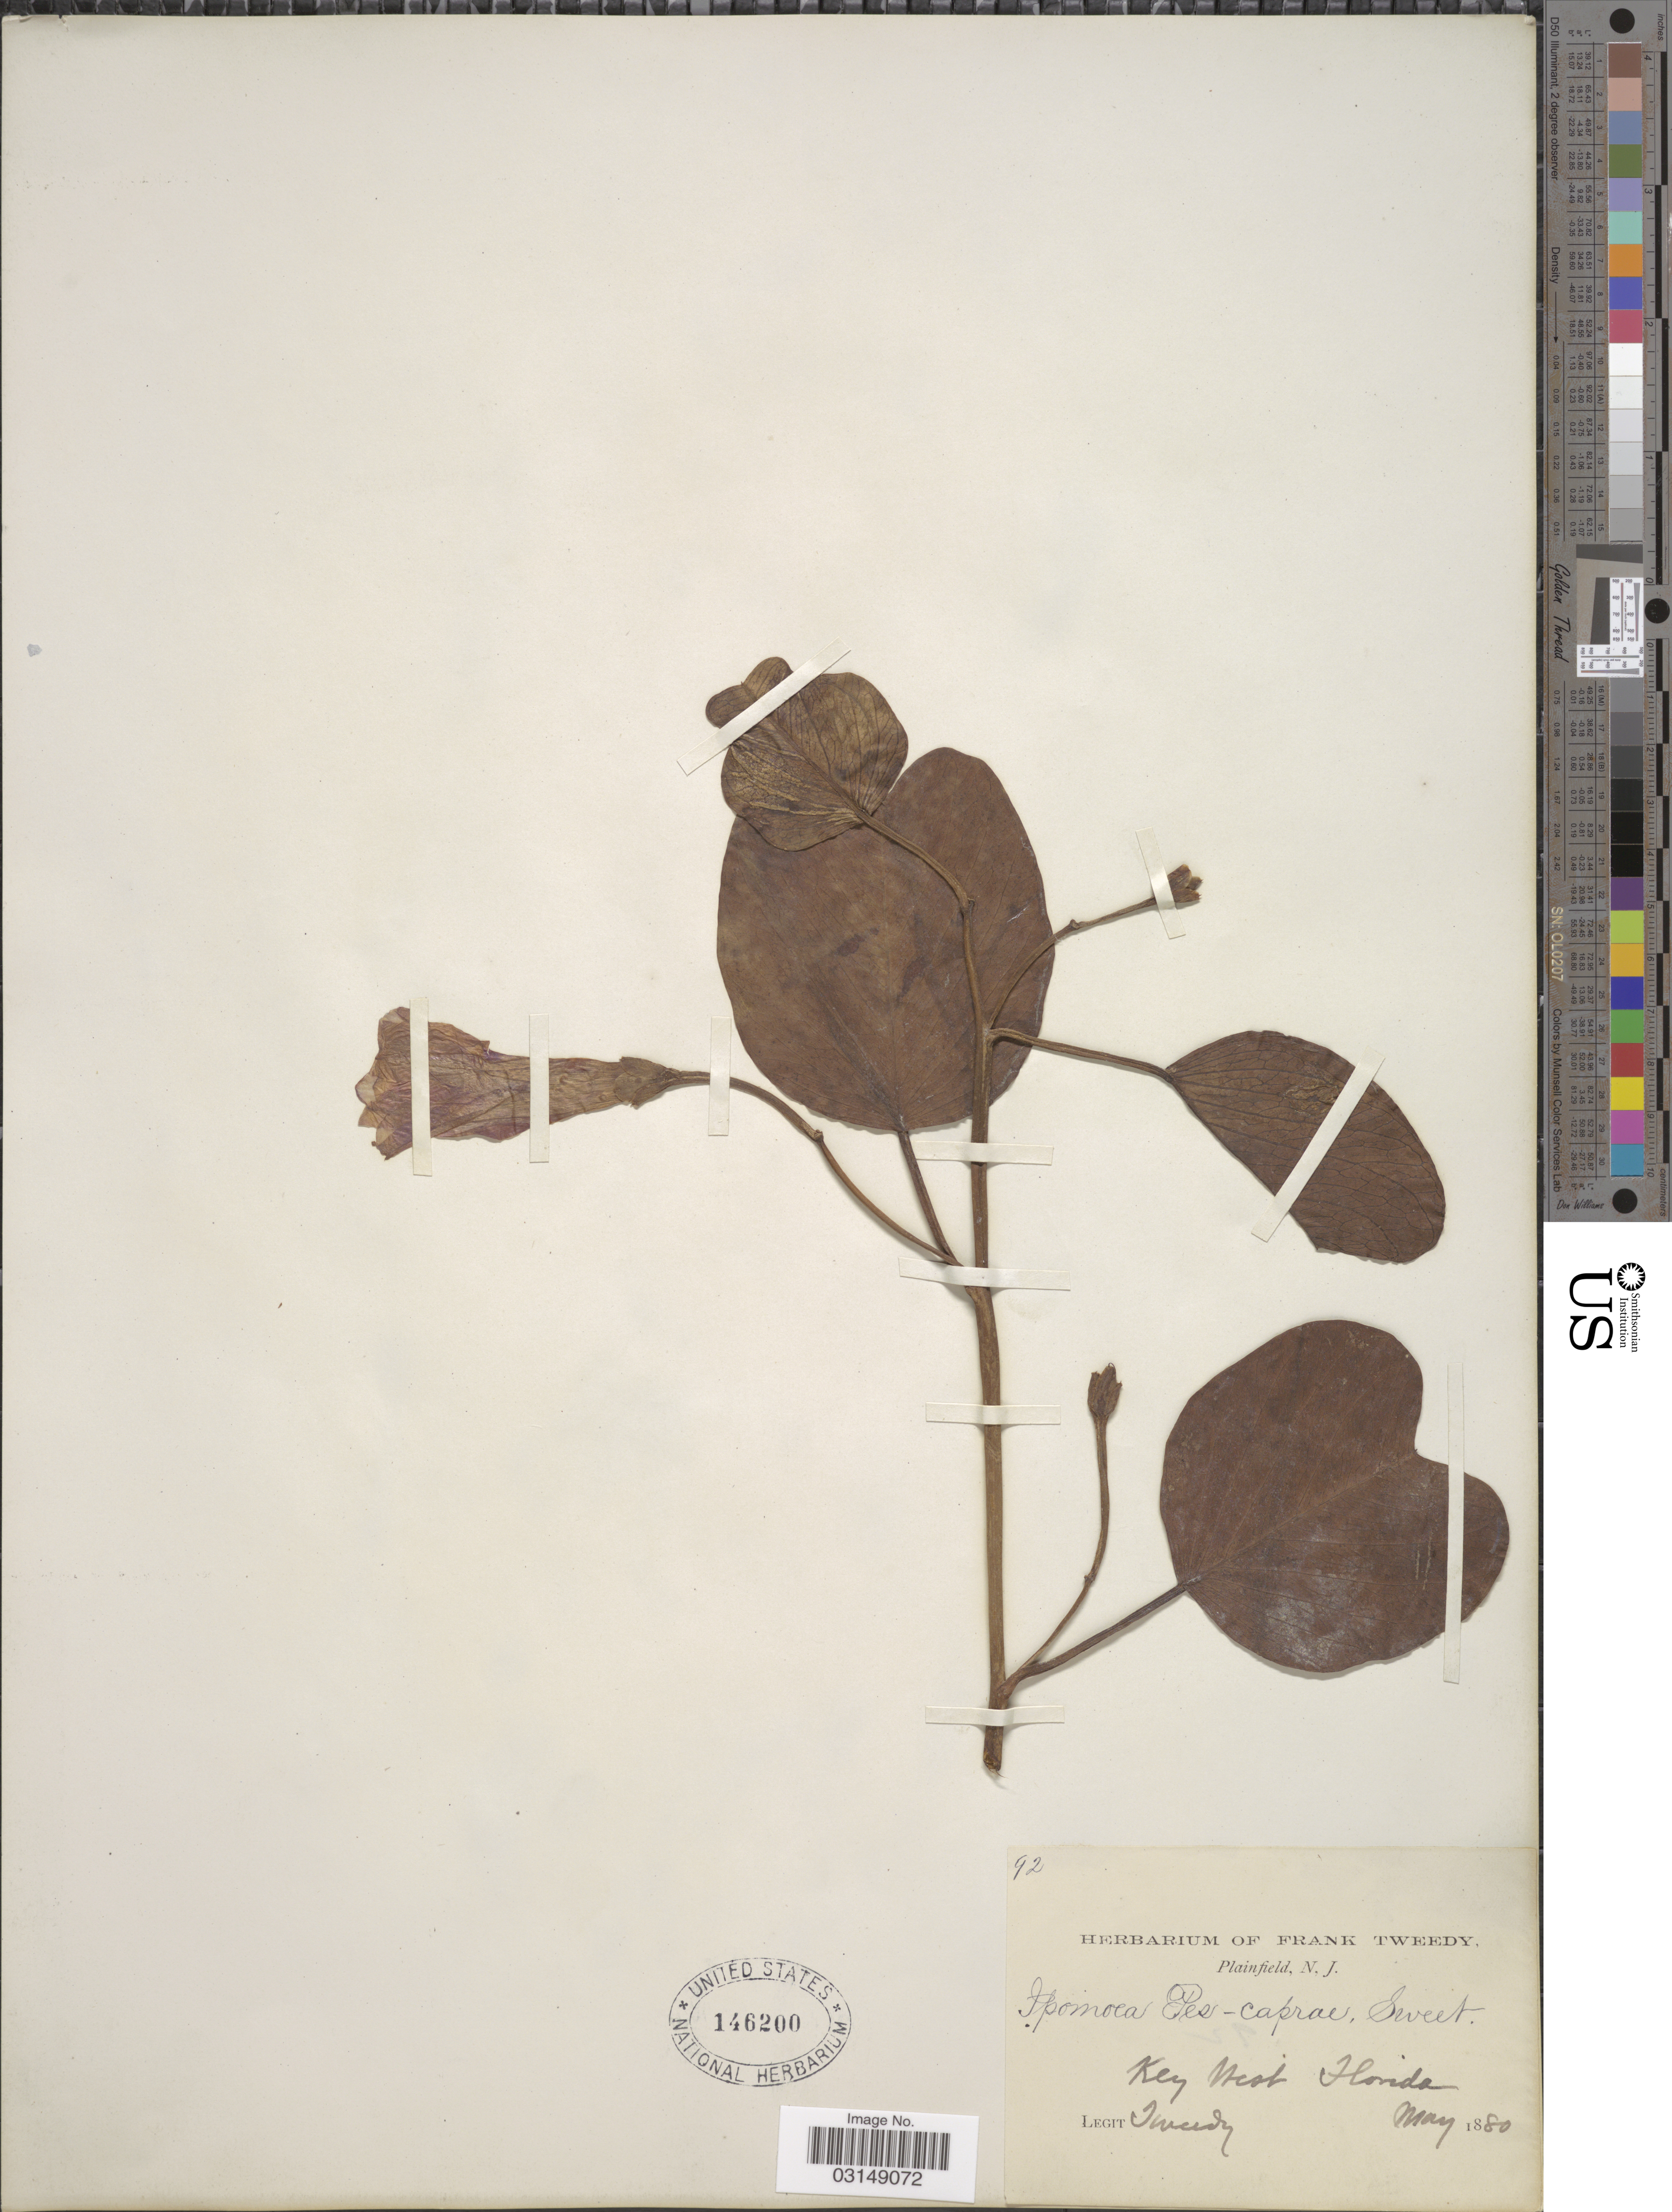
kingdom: Plantae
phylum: Tracheophyta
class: Magnoliopsida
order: Solanales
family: Convolvulaceae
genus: Ipomoea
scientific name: Ipomoea pes-caprae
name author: (L.) R. Br.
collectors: F. Tweedy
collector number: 92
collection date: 1880-05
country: United States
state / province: Florida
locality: Key West.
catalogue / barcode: US 146200